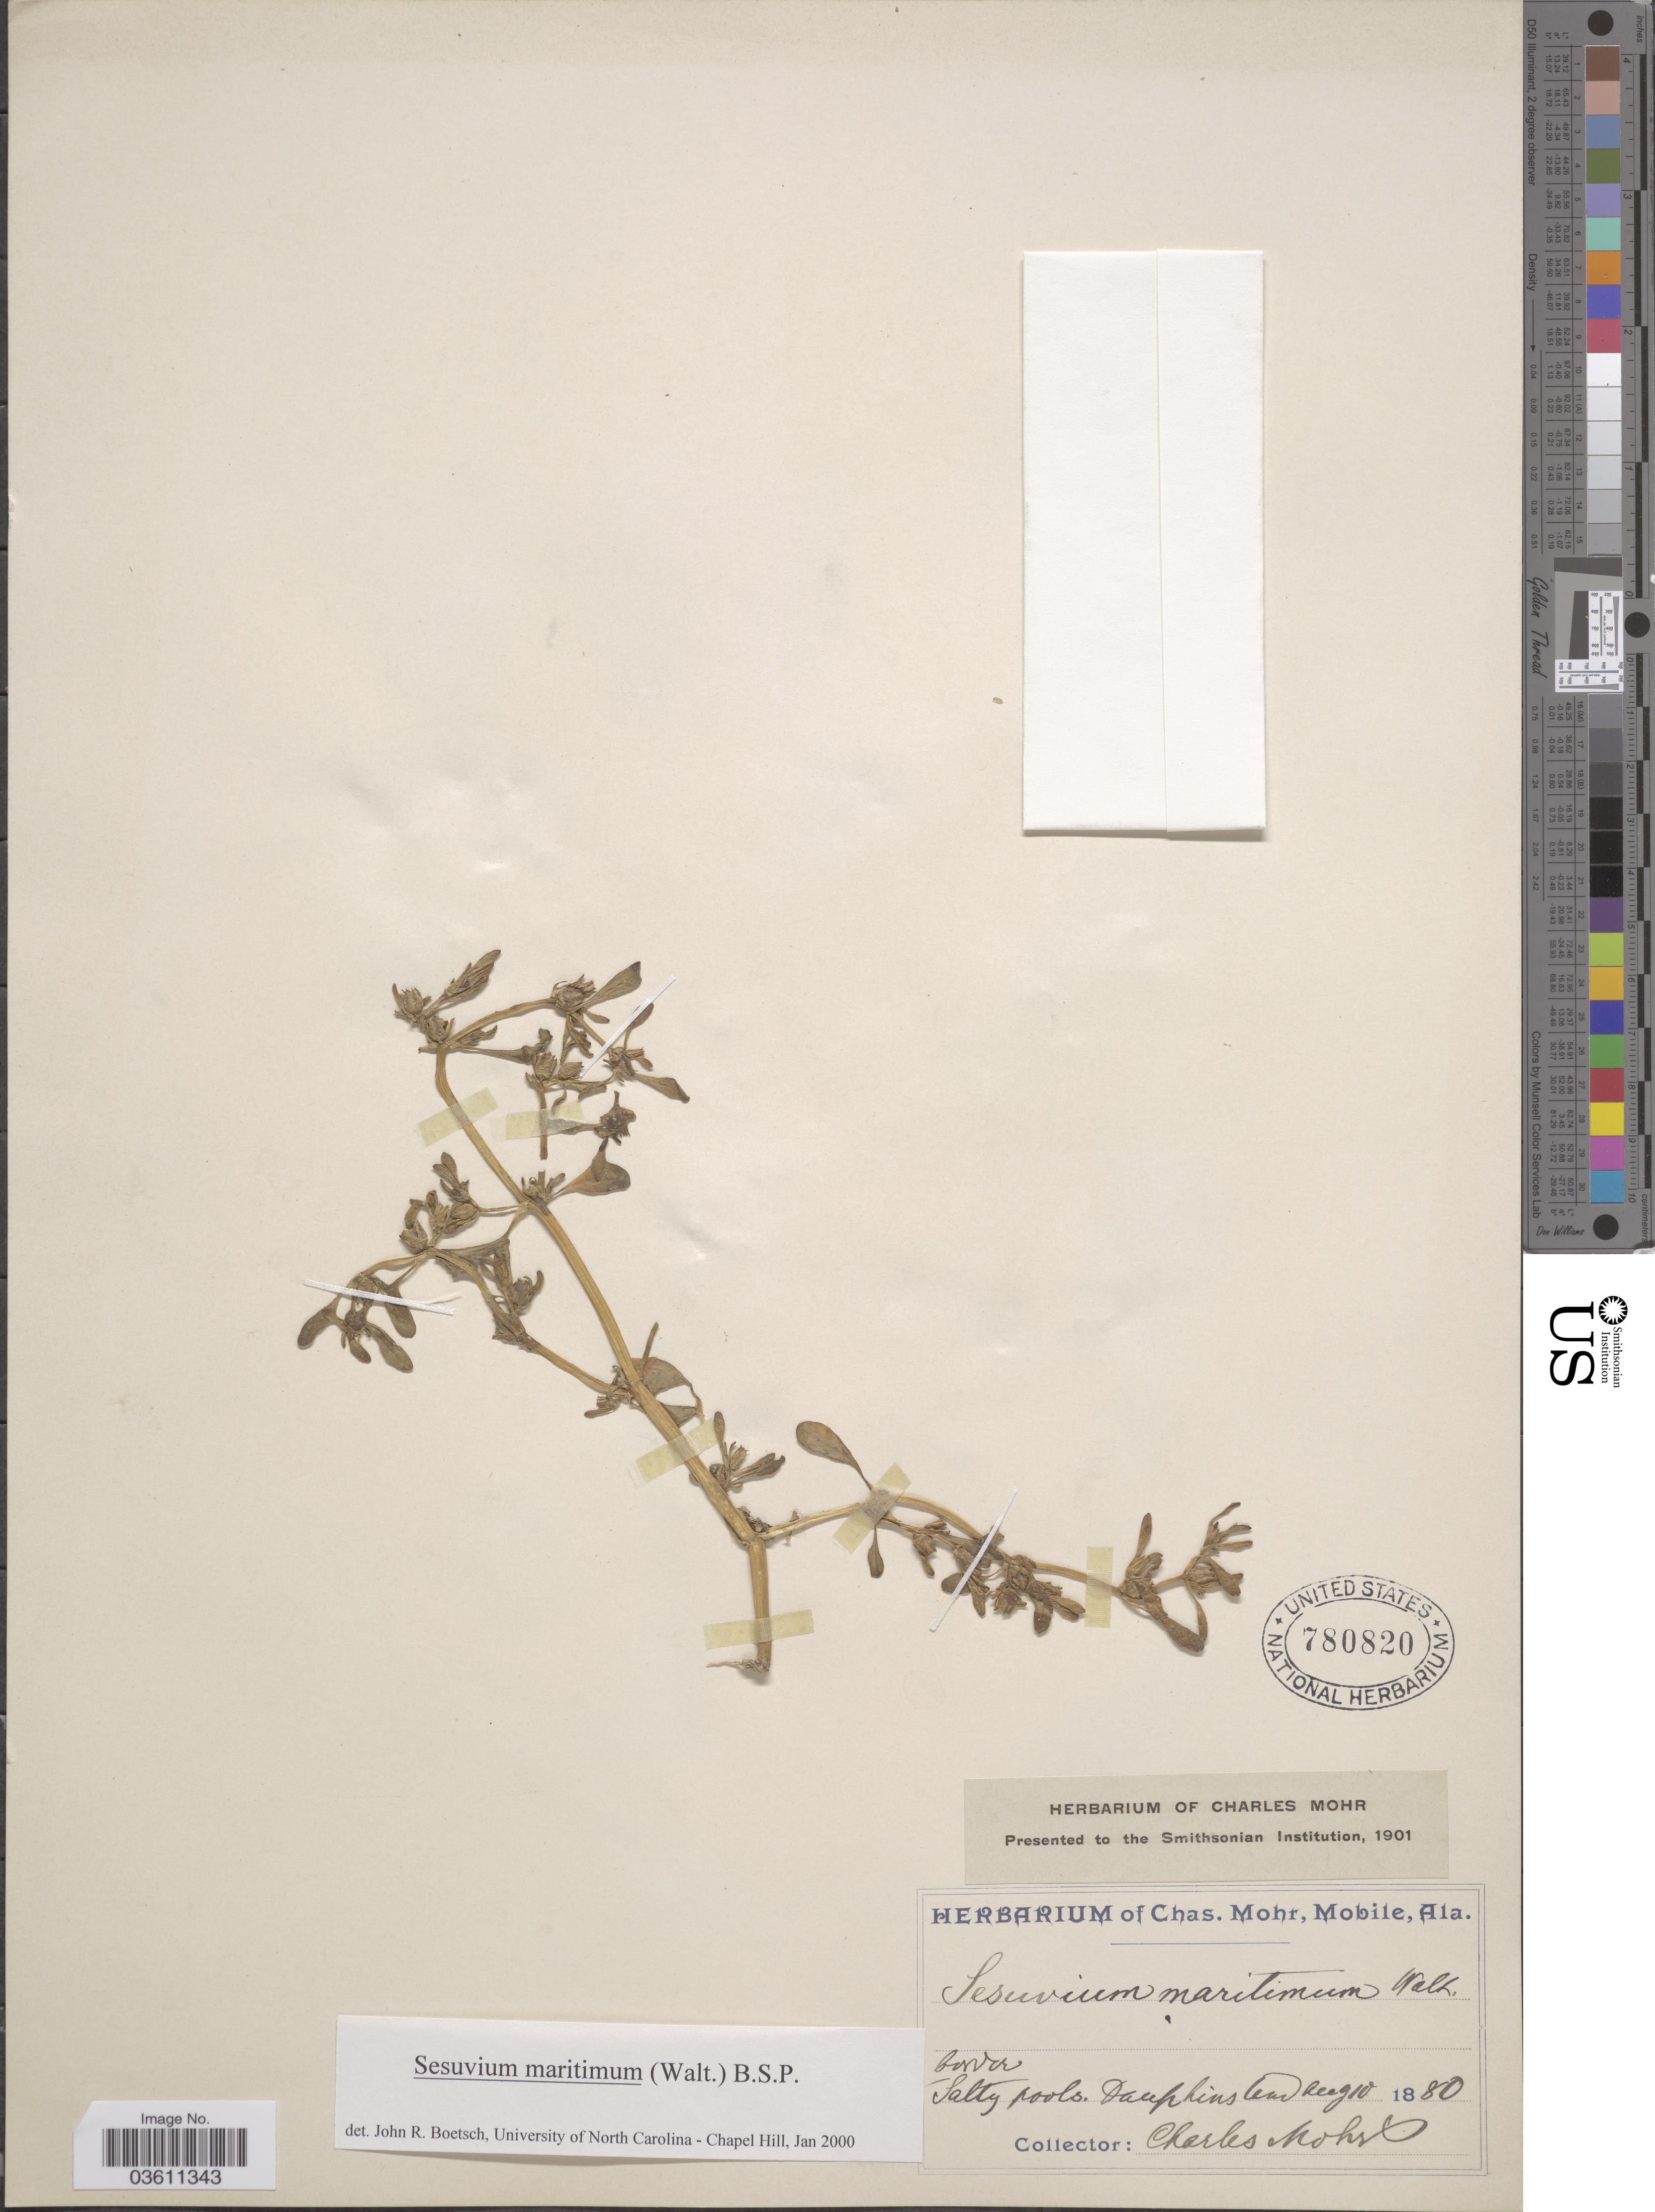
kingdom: Plantae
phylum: Tracheophyta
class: Magnoliopsida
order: Caryophyllales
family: Aizoaceae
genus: Sesuvium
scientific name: Sesuvium maritimum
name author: (Walter) Britton, Stearns & Poggenb.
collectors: Mohr, C. T. (herbarium)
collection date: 1880-08-10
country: United States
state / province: Alabama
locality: Dauphins land.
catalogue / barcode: US 780820